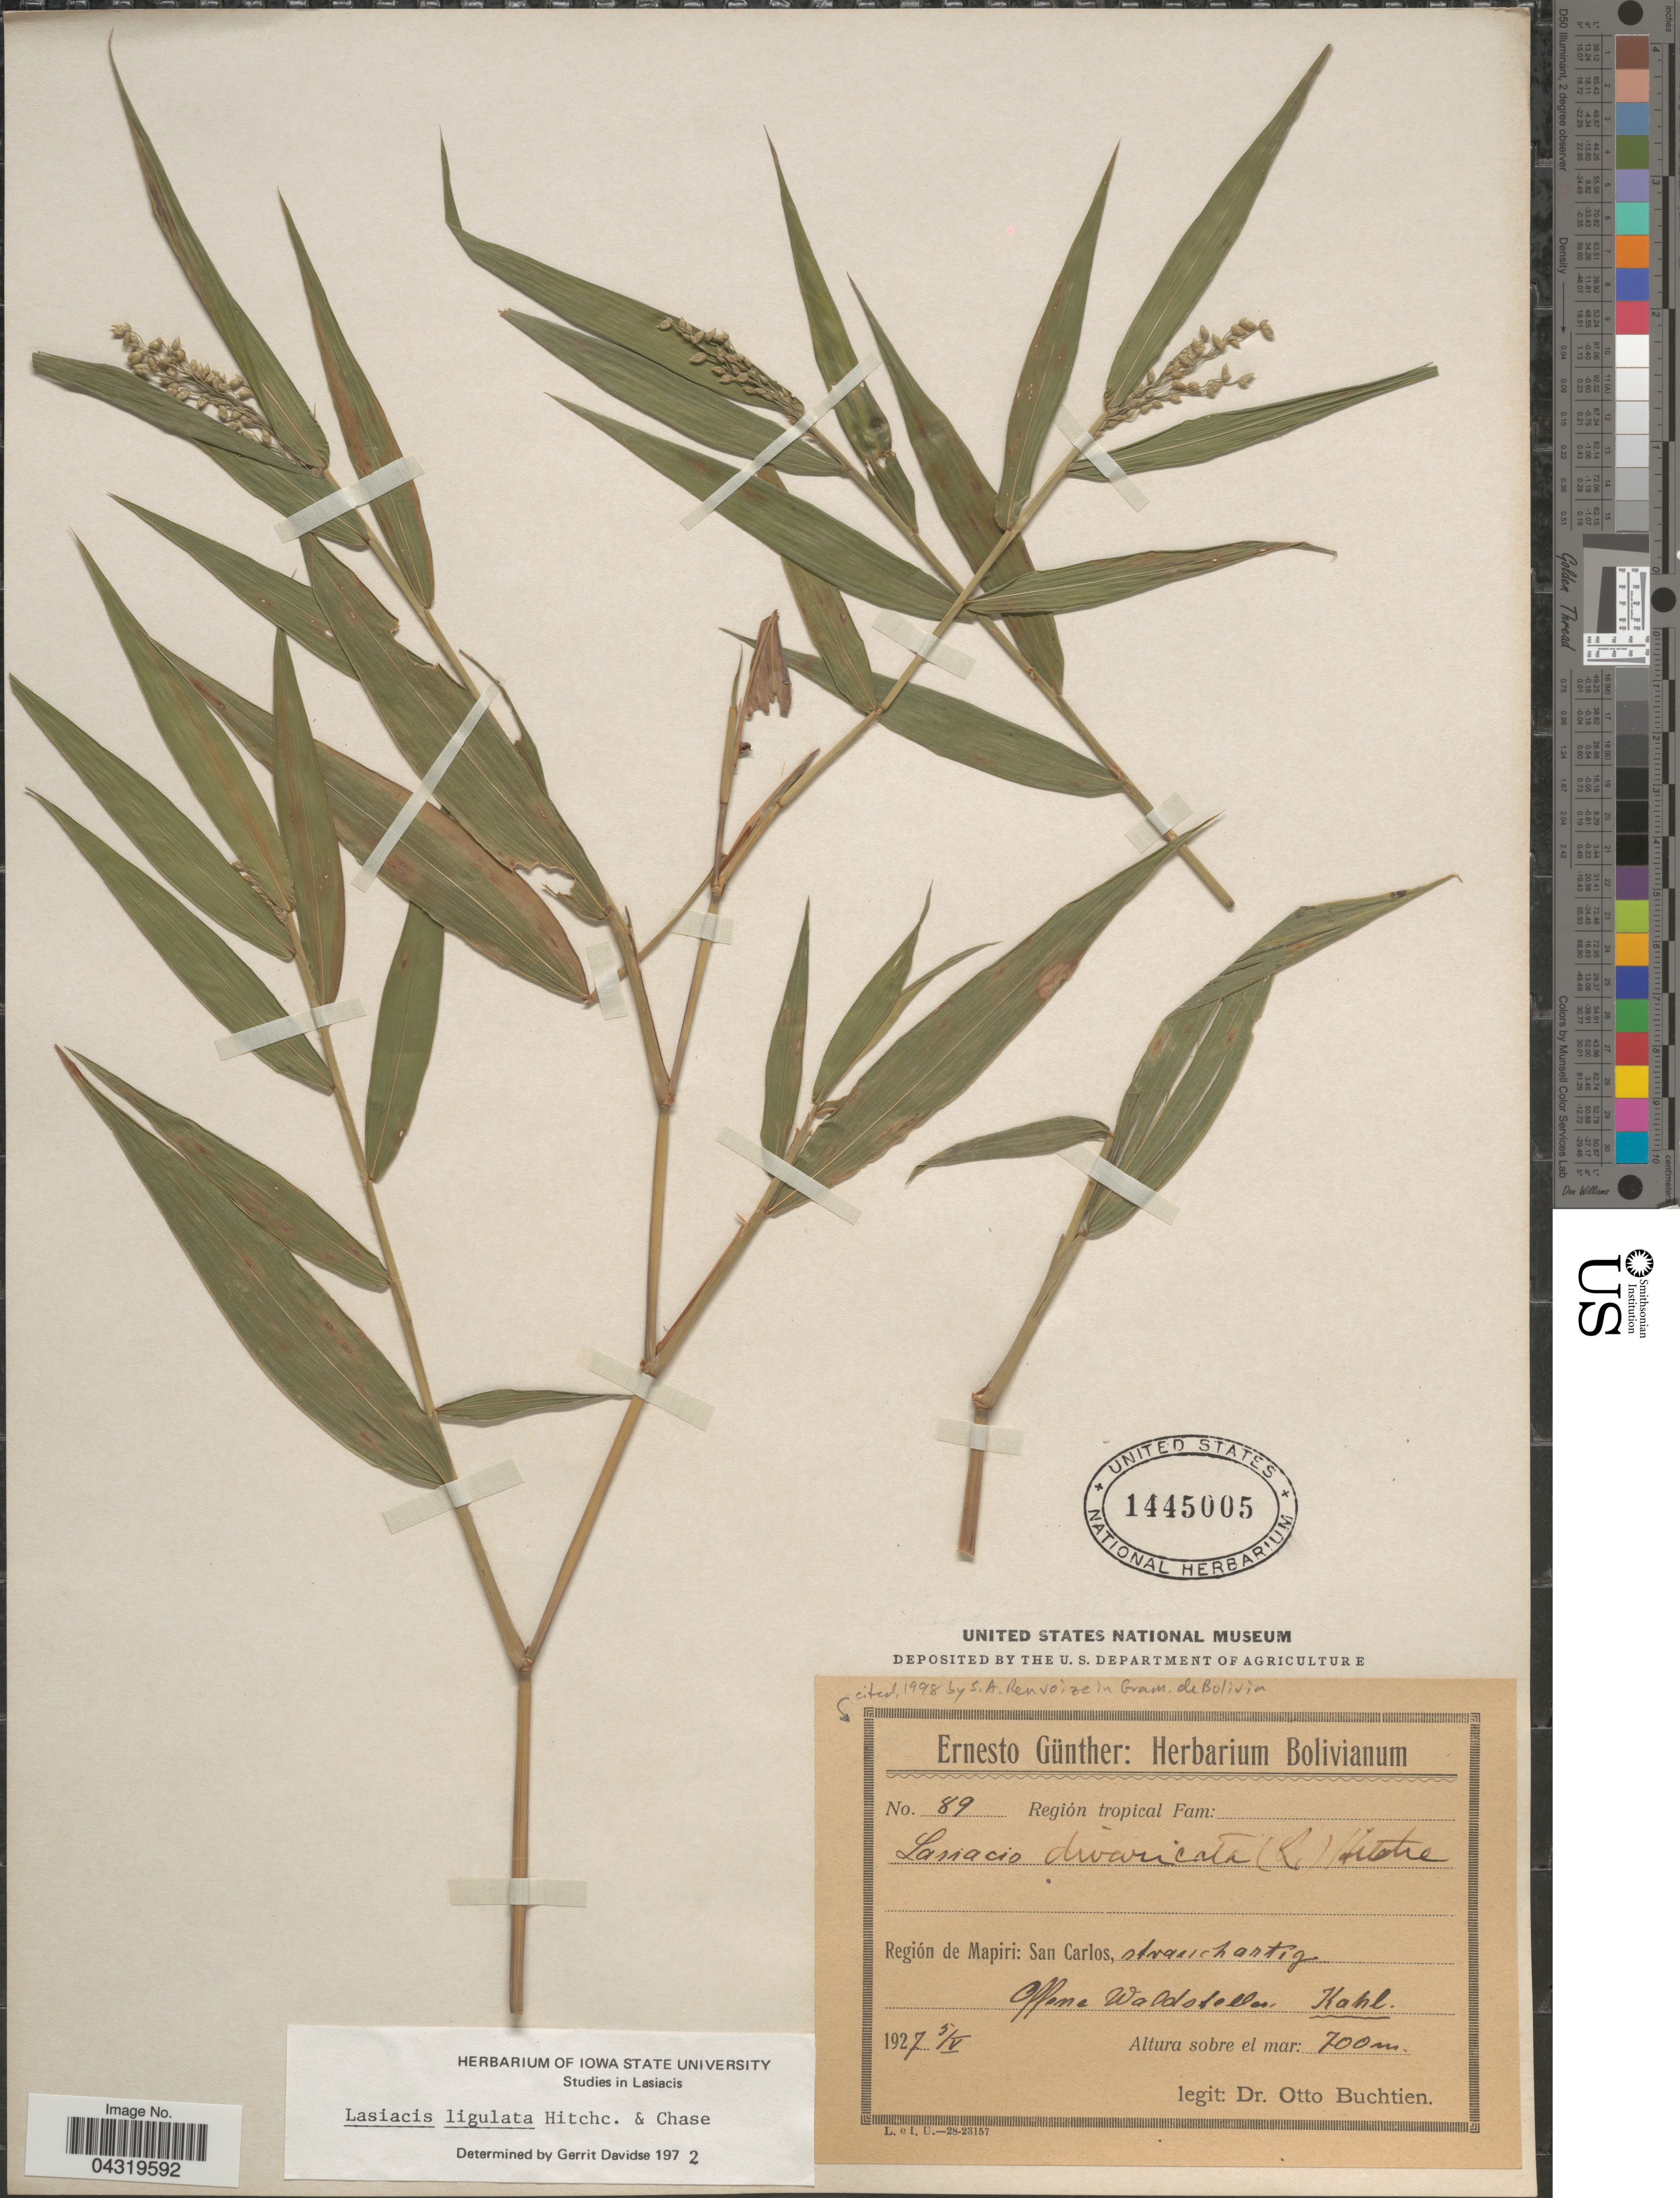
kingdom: Plantae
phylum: Tracheophyta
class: Liliopsida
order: Poales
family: Poaceae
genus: Lasiacis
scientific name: Lasiacis divaricata var. austroamericana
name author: Davidse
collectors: O. Buchtien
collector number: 89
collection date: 1927-05-05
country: Bolivia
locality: Región tropical. Región de Mapiri: San Carlos.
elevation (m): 700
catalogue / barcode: US 1445005